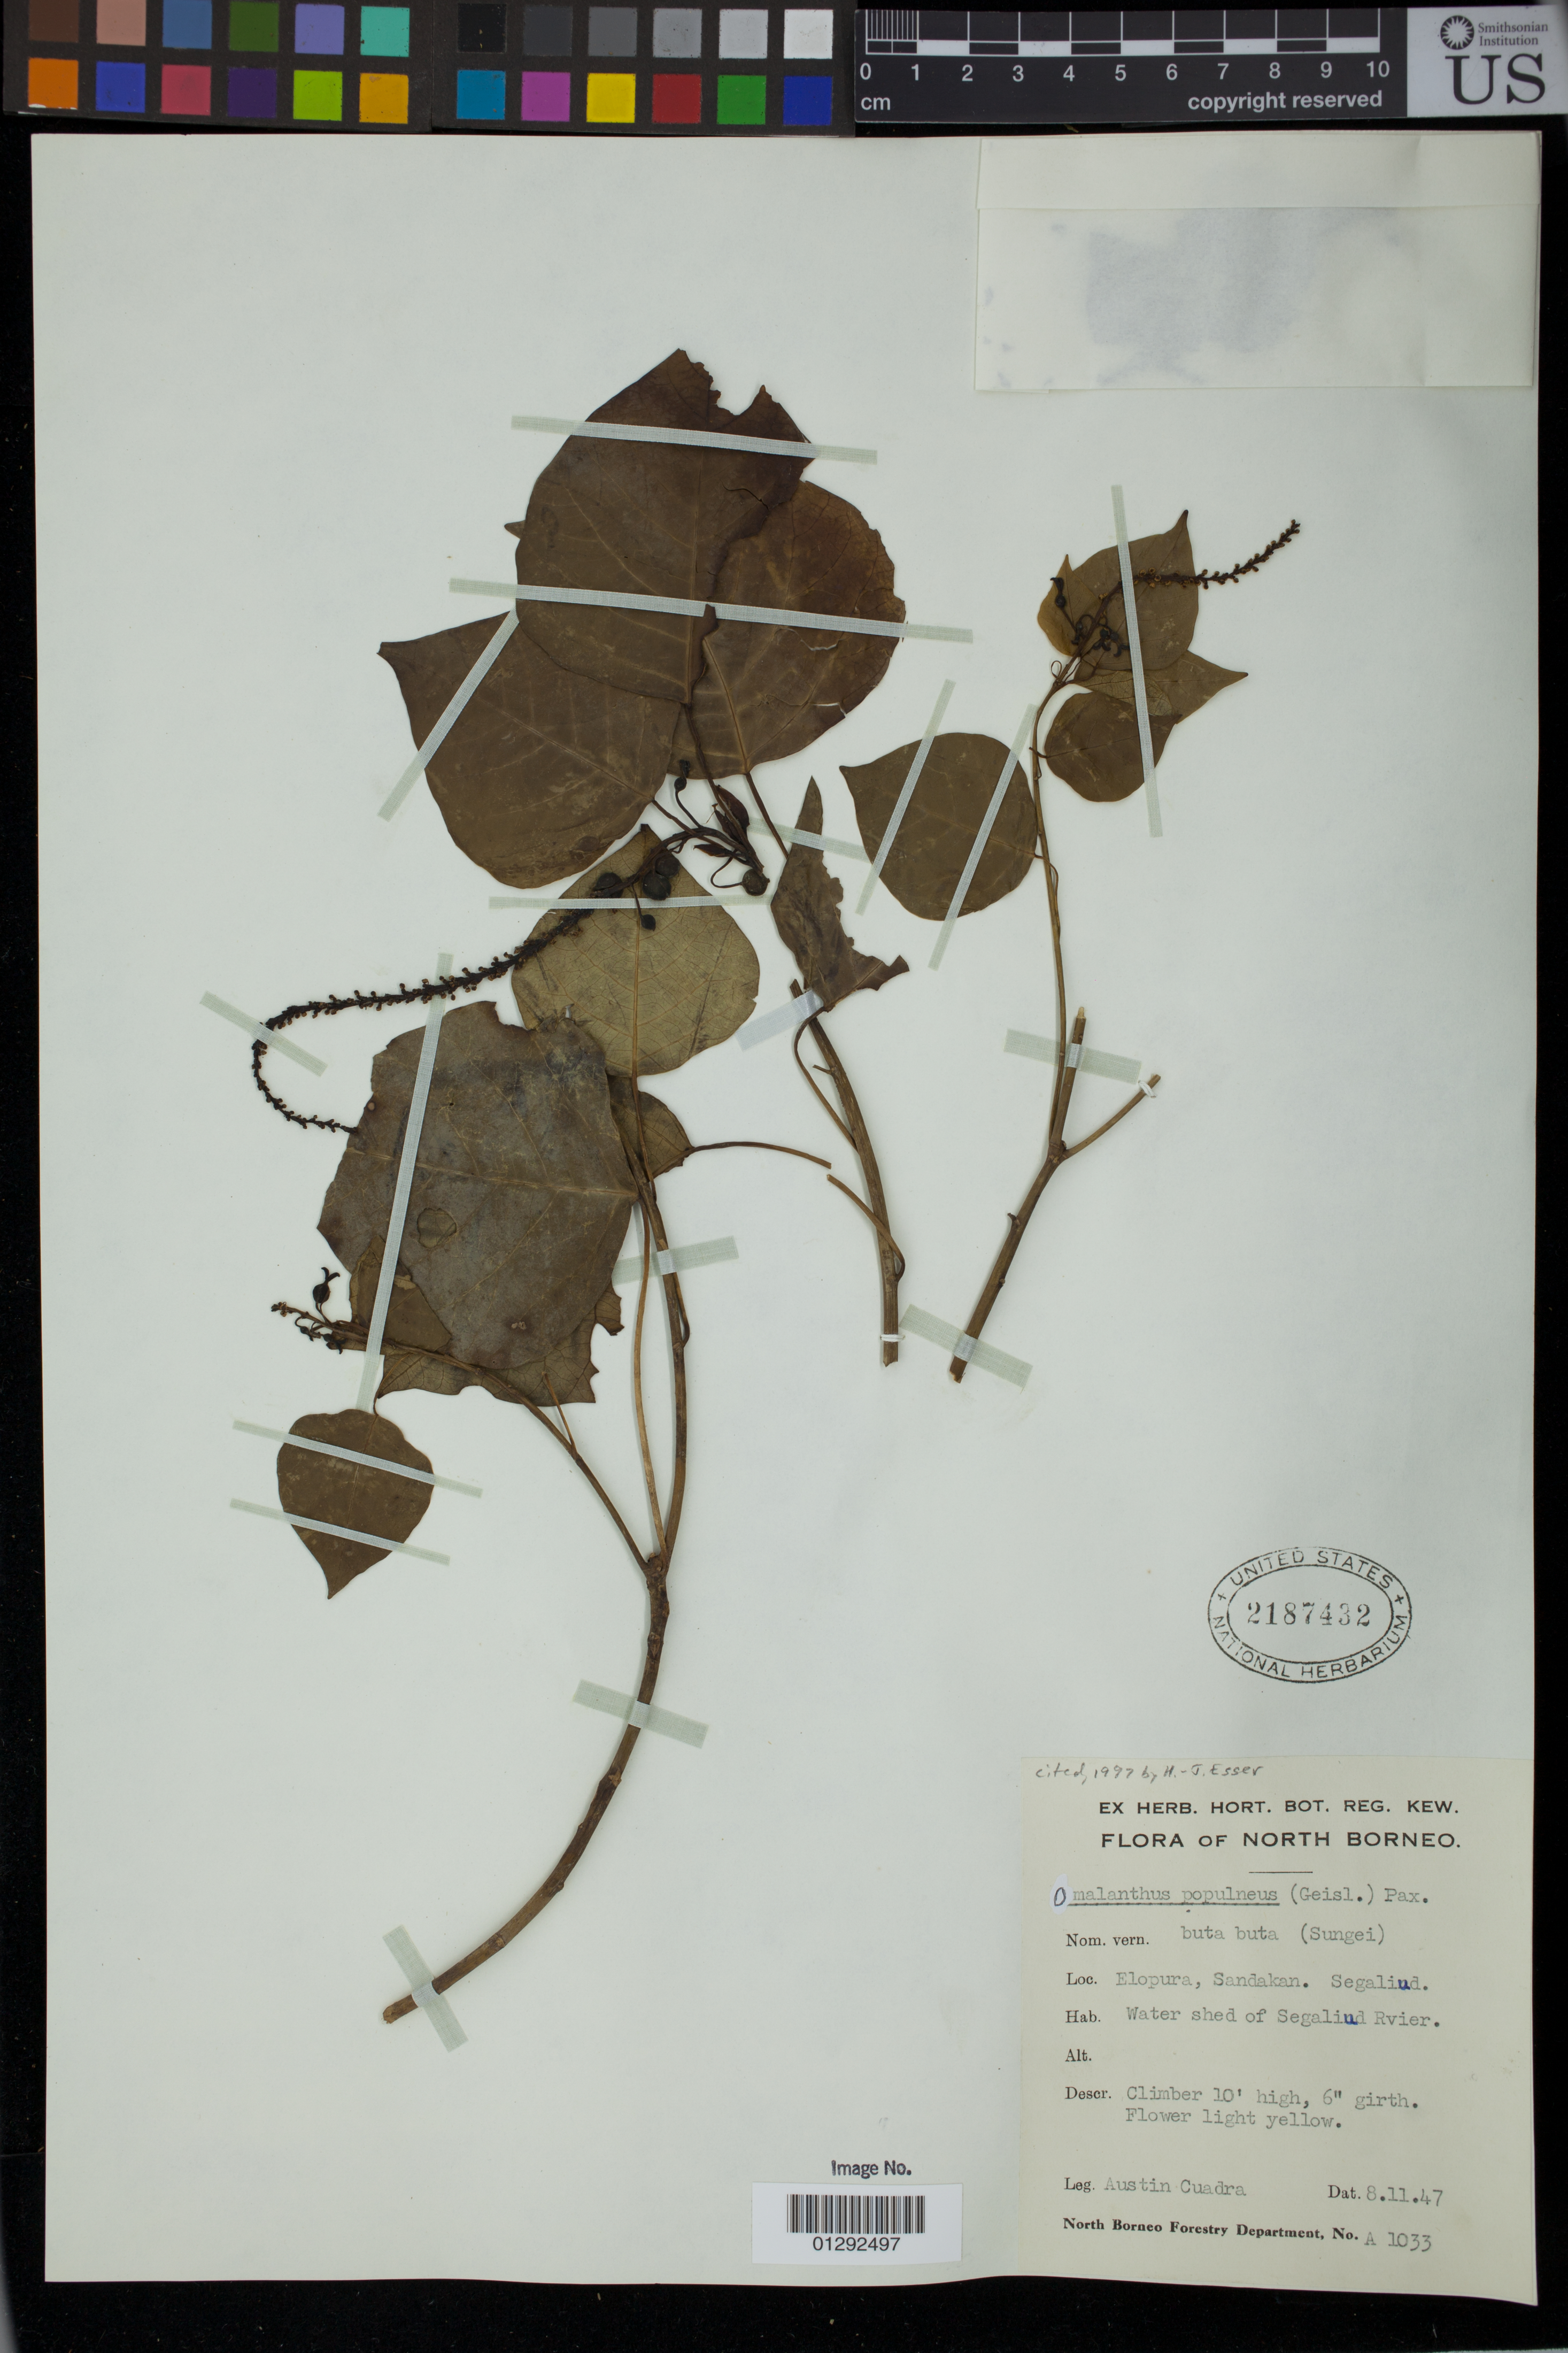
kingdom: Plantae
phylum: Tracheophyta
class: Magnoliopsida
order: Malpighiales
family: Euphorbiaceae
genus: Homalanthus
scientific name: Homalanthus populneus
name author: (Geiseler) Kuntze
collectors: A. Cuadra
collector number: A 1033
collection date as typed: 08 Nov 1947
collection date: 1947-11-08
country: Malaysia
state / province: Sabah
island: Borneo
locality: Elopura, Sandakan. Segaliud.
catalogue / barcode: US 2187432